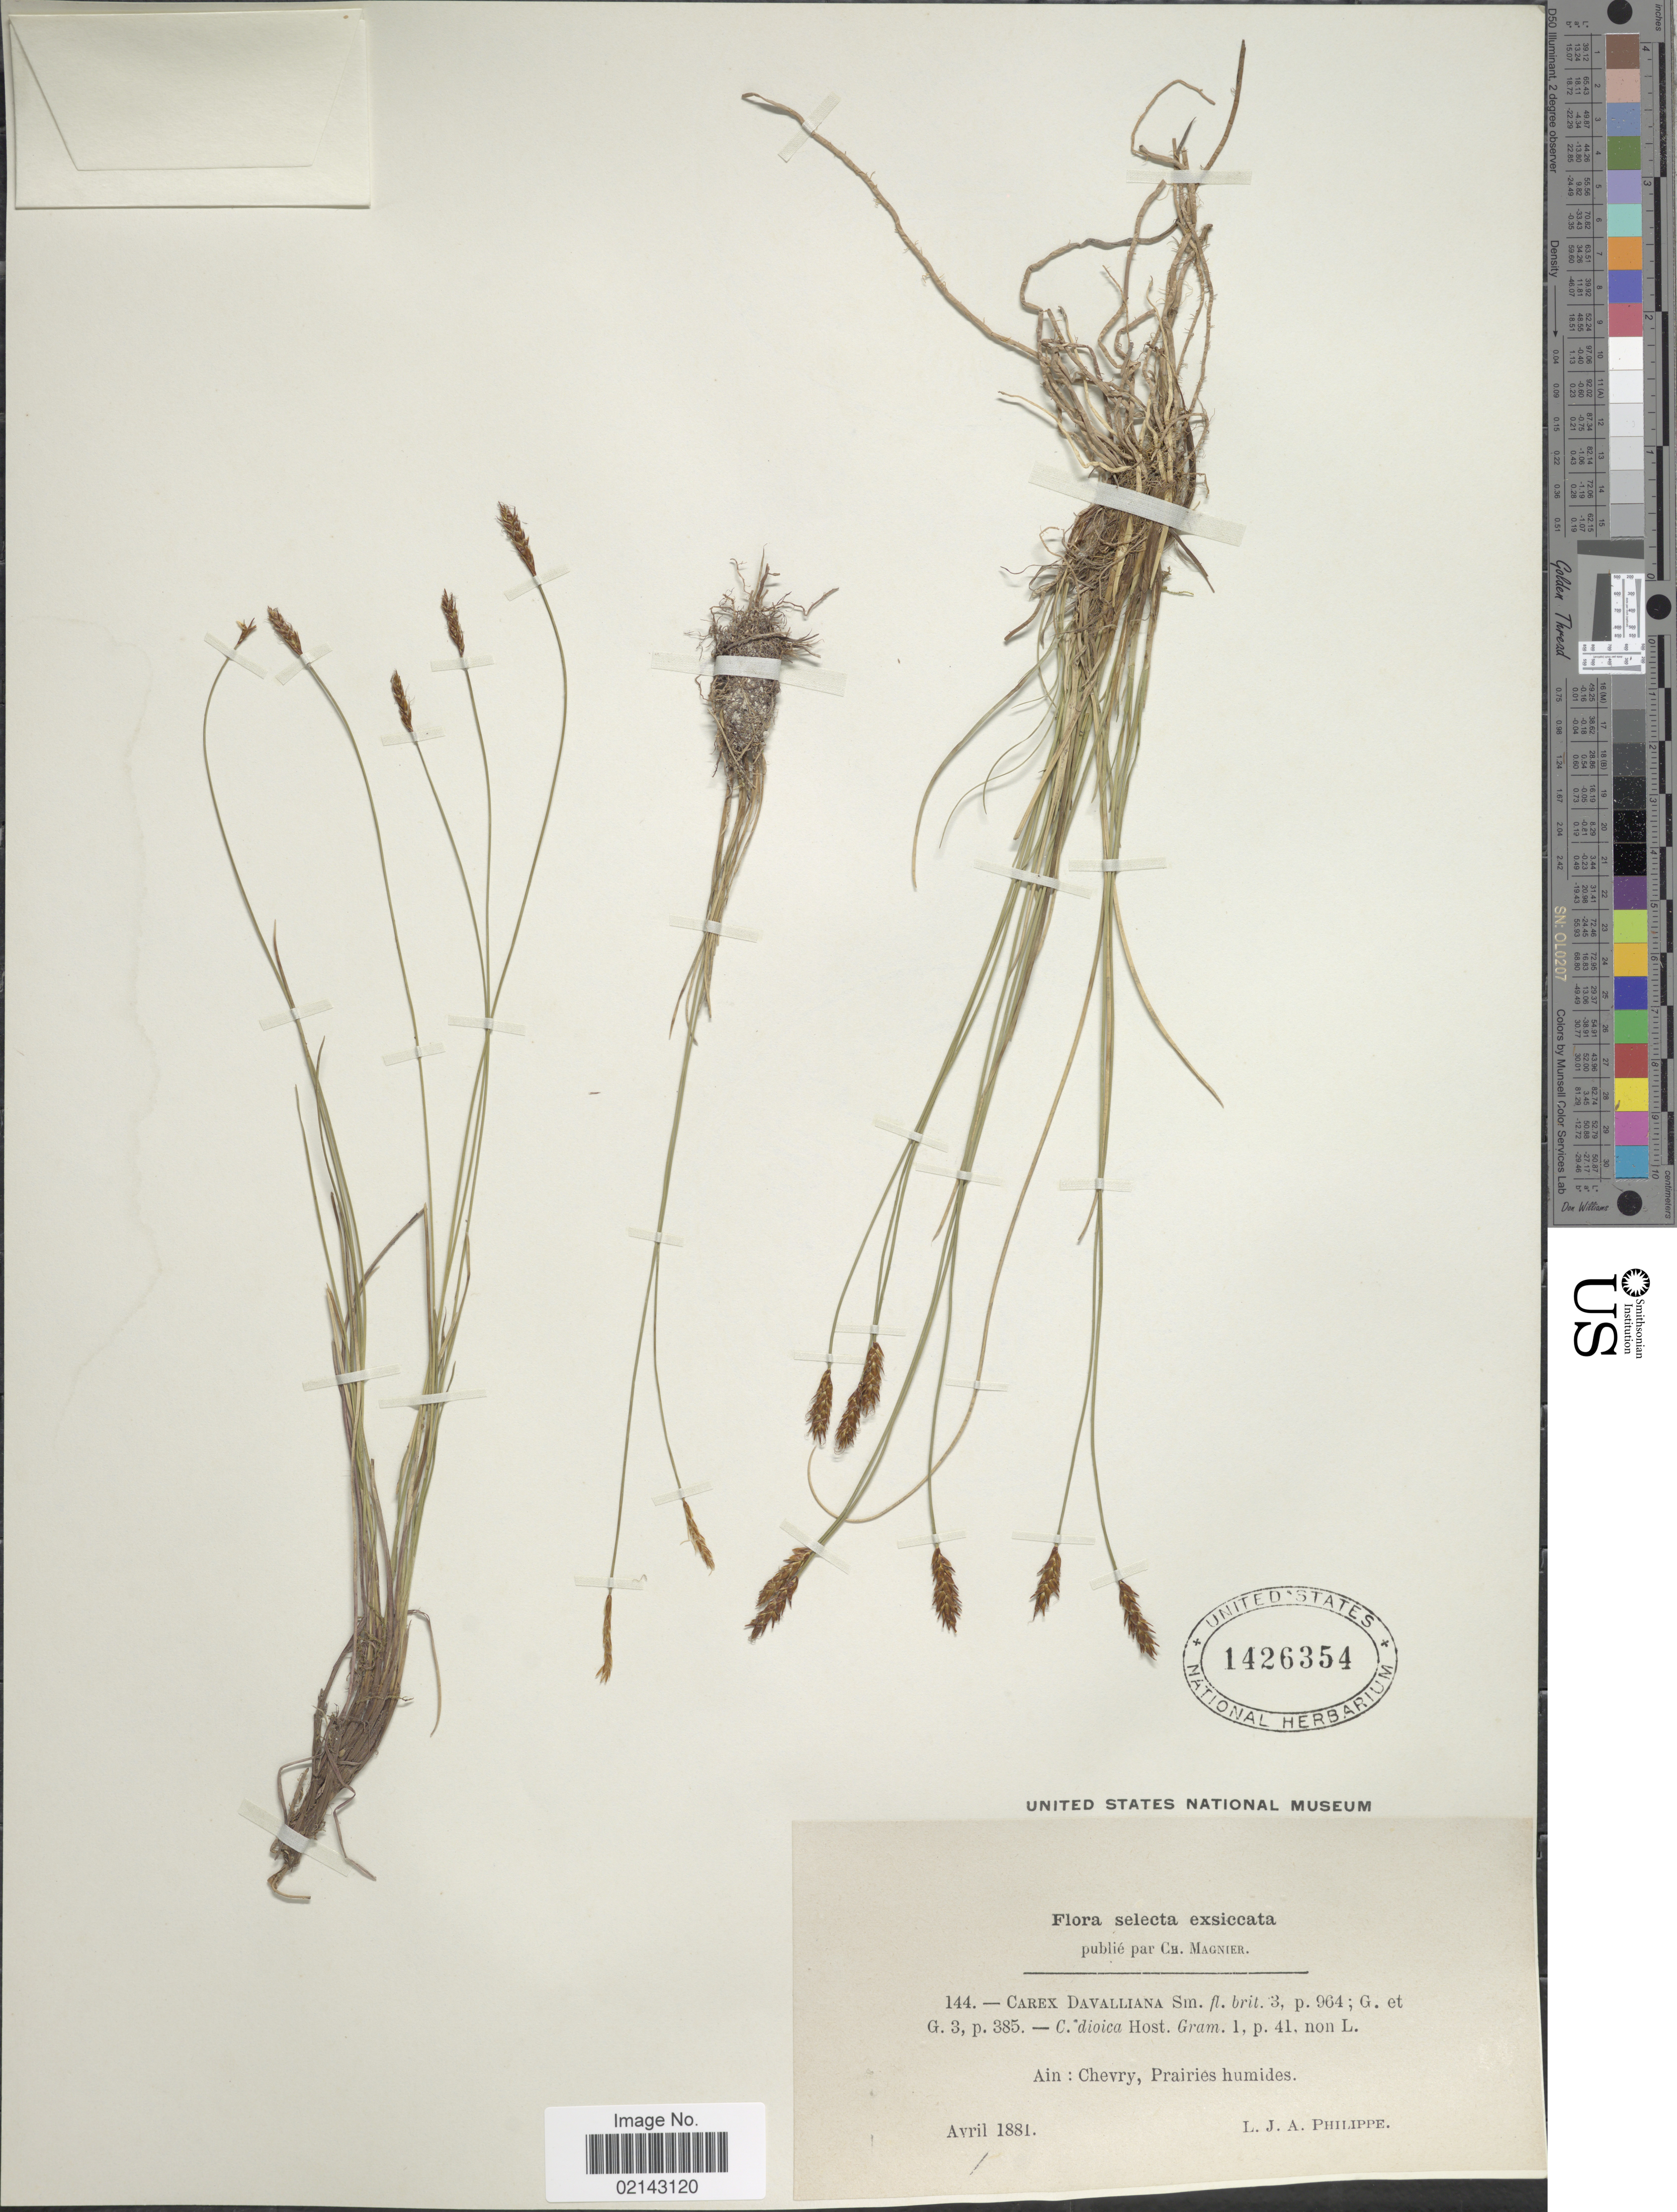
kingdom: Plantae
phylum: Tracheophyta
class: Liliopsida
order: Poales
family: Cyperaceae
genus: Carex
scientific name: Carex davalliana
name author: Sm.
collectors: L. Philippe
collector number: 144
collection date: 1881-04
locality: Selecta. Ain: Chevry: Prairies humides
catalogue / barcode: US 1426354